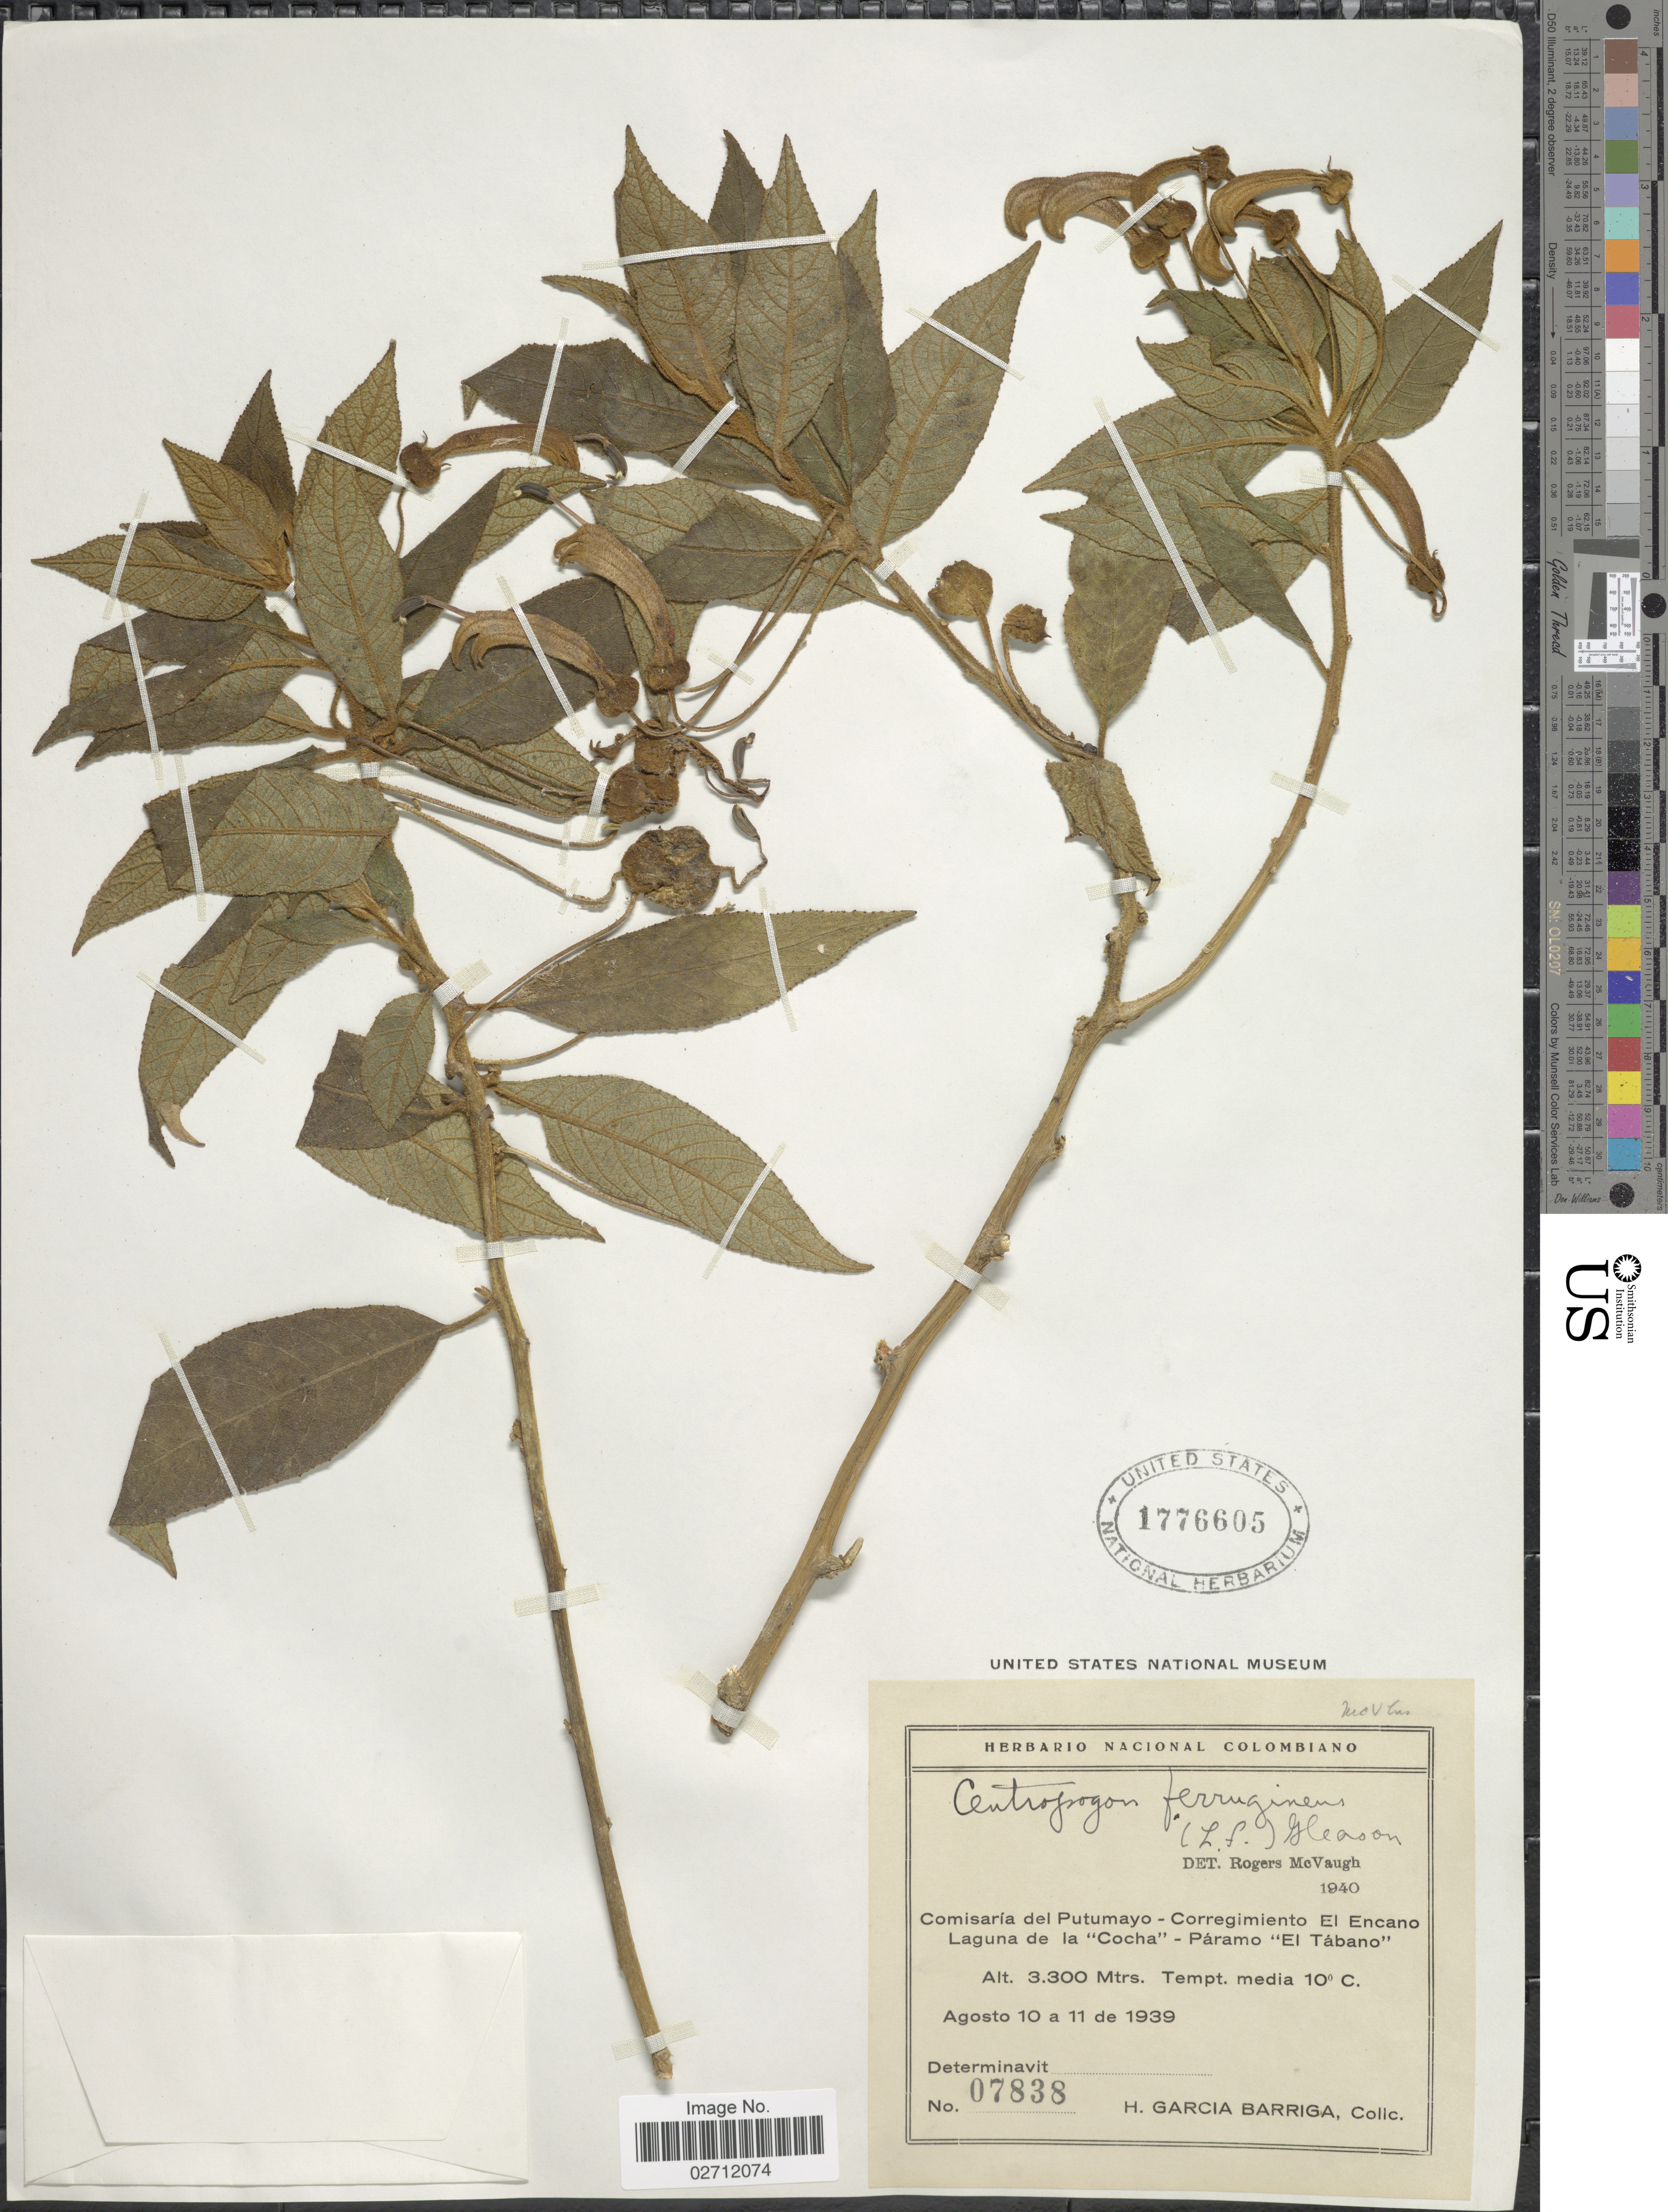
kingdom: Plantae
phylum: Tracheophyta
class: Magnoliopsida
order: Asterales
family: Campanulaceae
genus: Centropogon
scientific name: Centropogon ferrugineus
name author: (L. f.) Gleason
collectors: H. García Barriga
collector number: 07838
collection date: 1939-08-10/1939-08-11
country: Colombia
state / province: Putumayo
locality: Corregimiento El Encano Laguna de la "Cocha"- Paramo "El Tabano", Temp. media 10° C.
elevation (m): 3300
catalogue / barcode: US 1776605